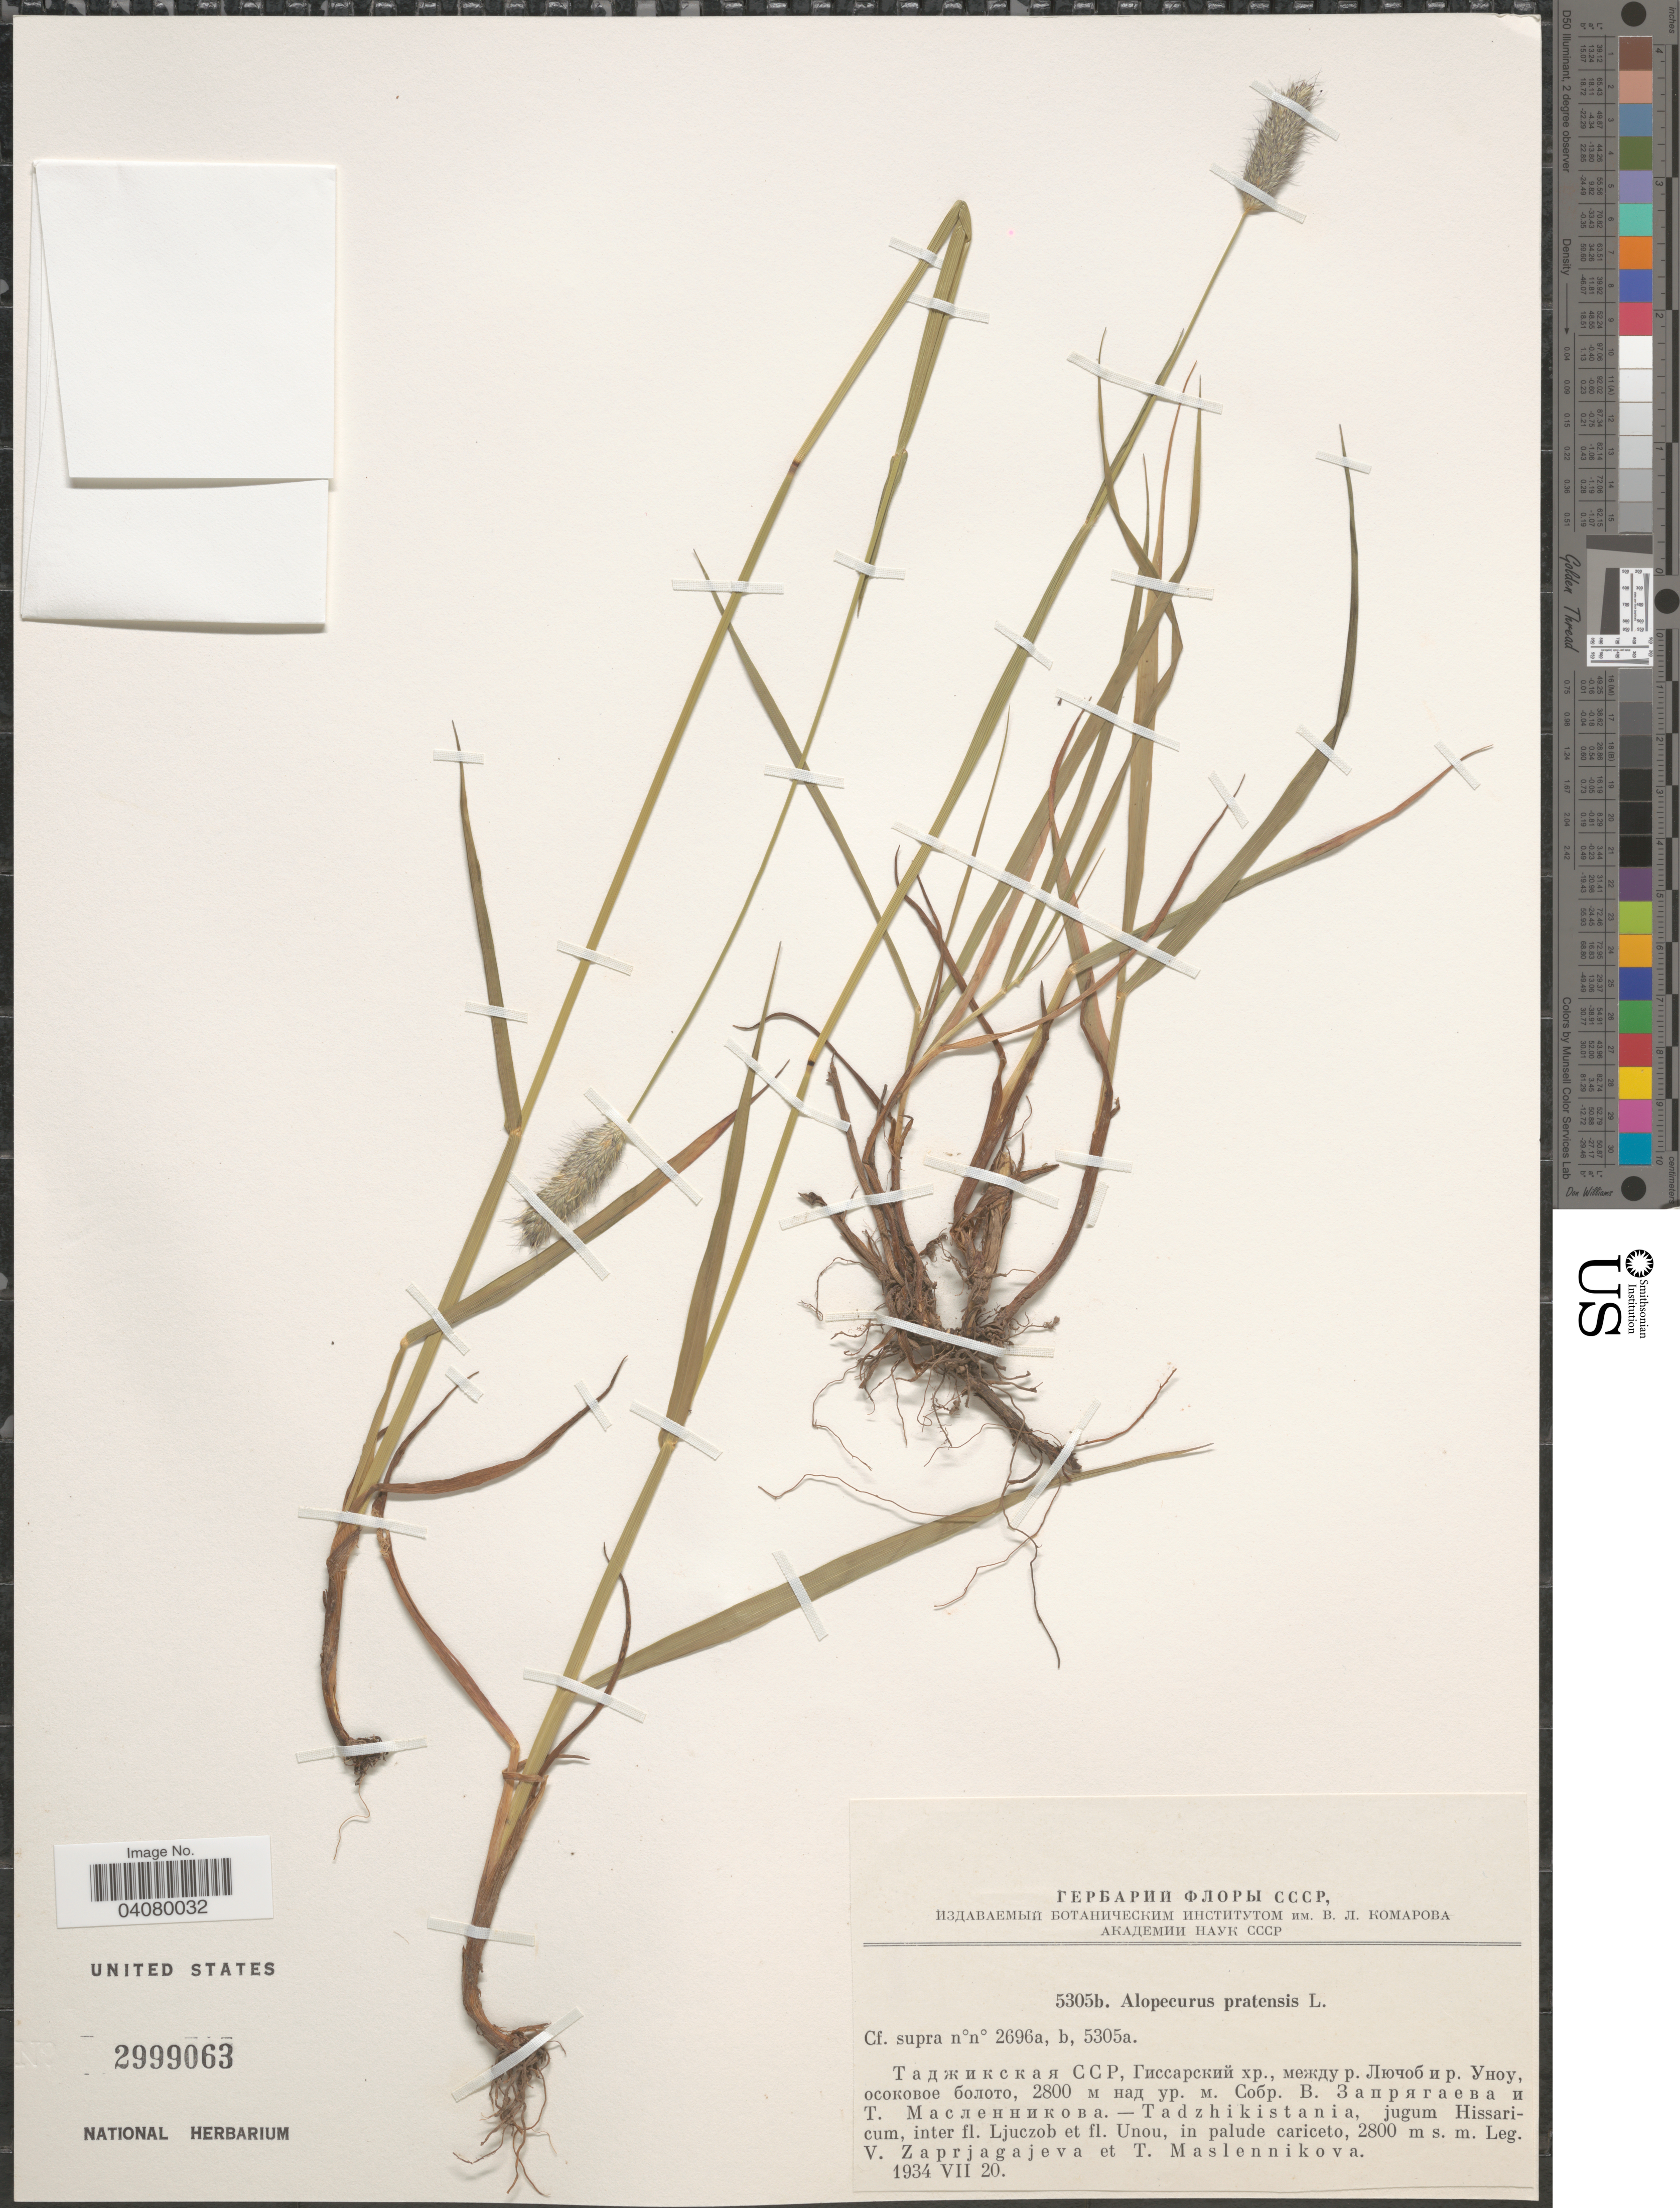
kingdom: Plantae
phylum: Tracheophyta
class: Liliopsida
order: Poales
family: Poaceae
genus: Alopecurus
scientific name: Alopecurus pratensis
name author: L.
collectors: V. Zaprjagajeva & T. Maslennikova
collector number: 5305b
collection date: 1934-07-20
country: Tajikistan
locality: Tadzhikistania, jugum Hissaricum, inter fl. Ljuczob et fl. Unou, in palude cariceto.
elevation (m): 2800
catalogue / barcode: US 2999063